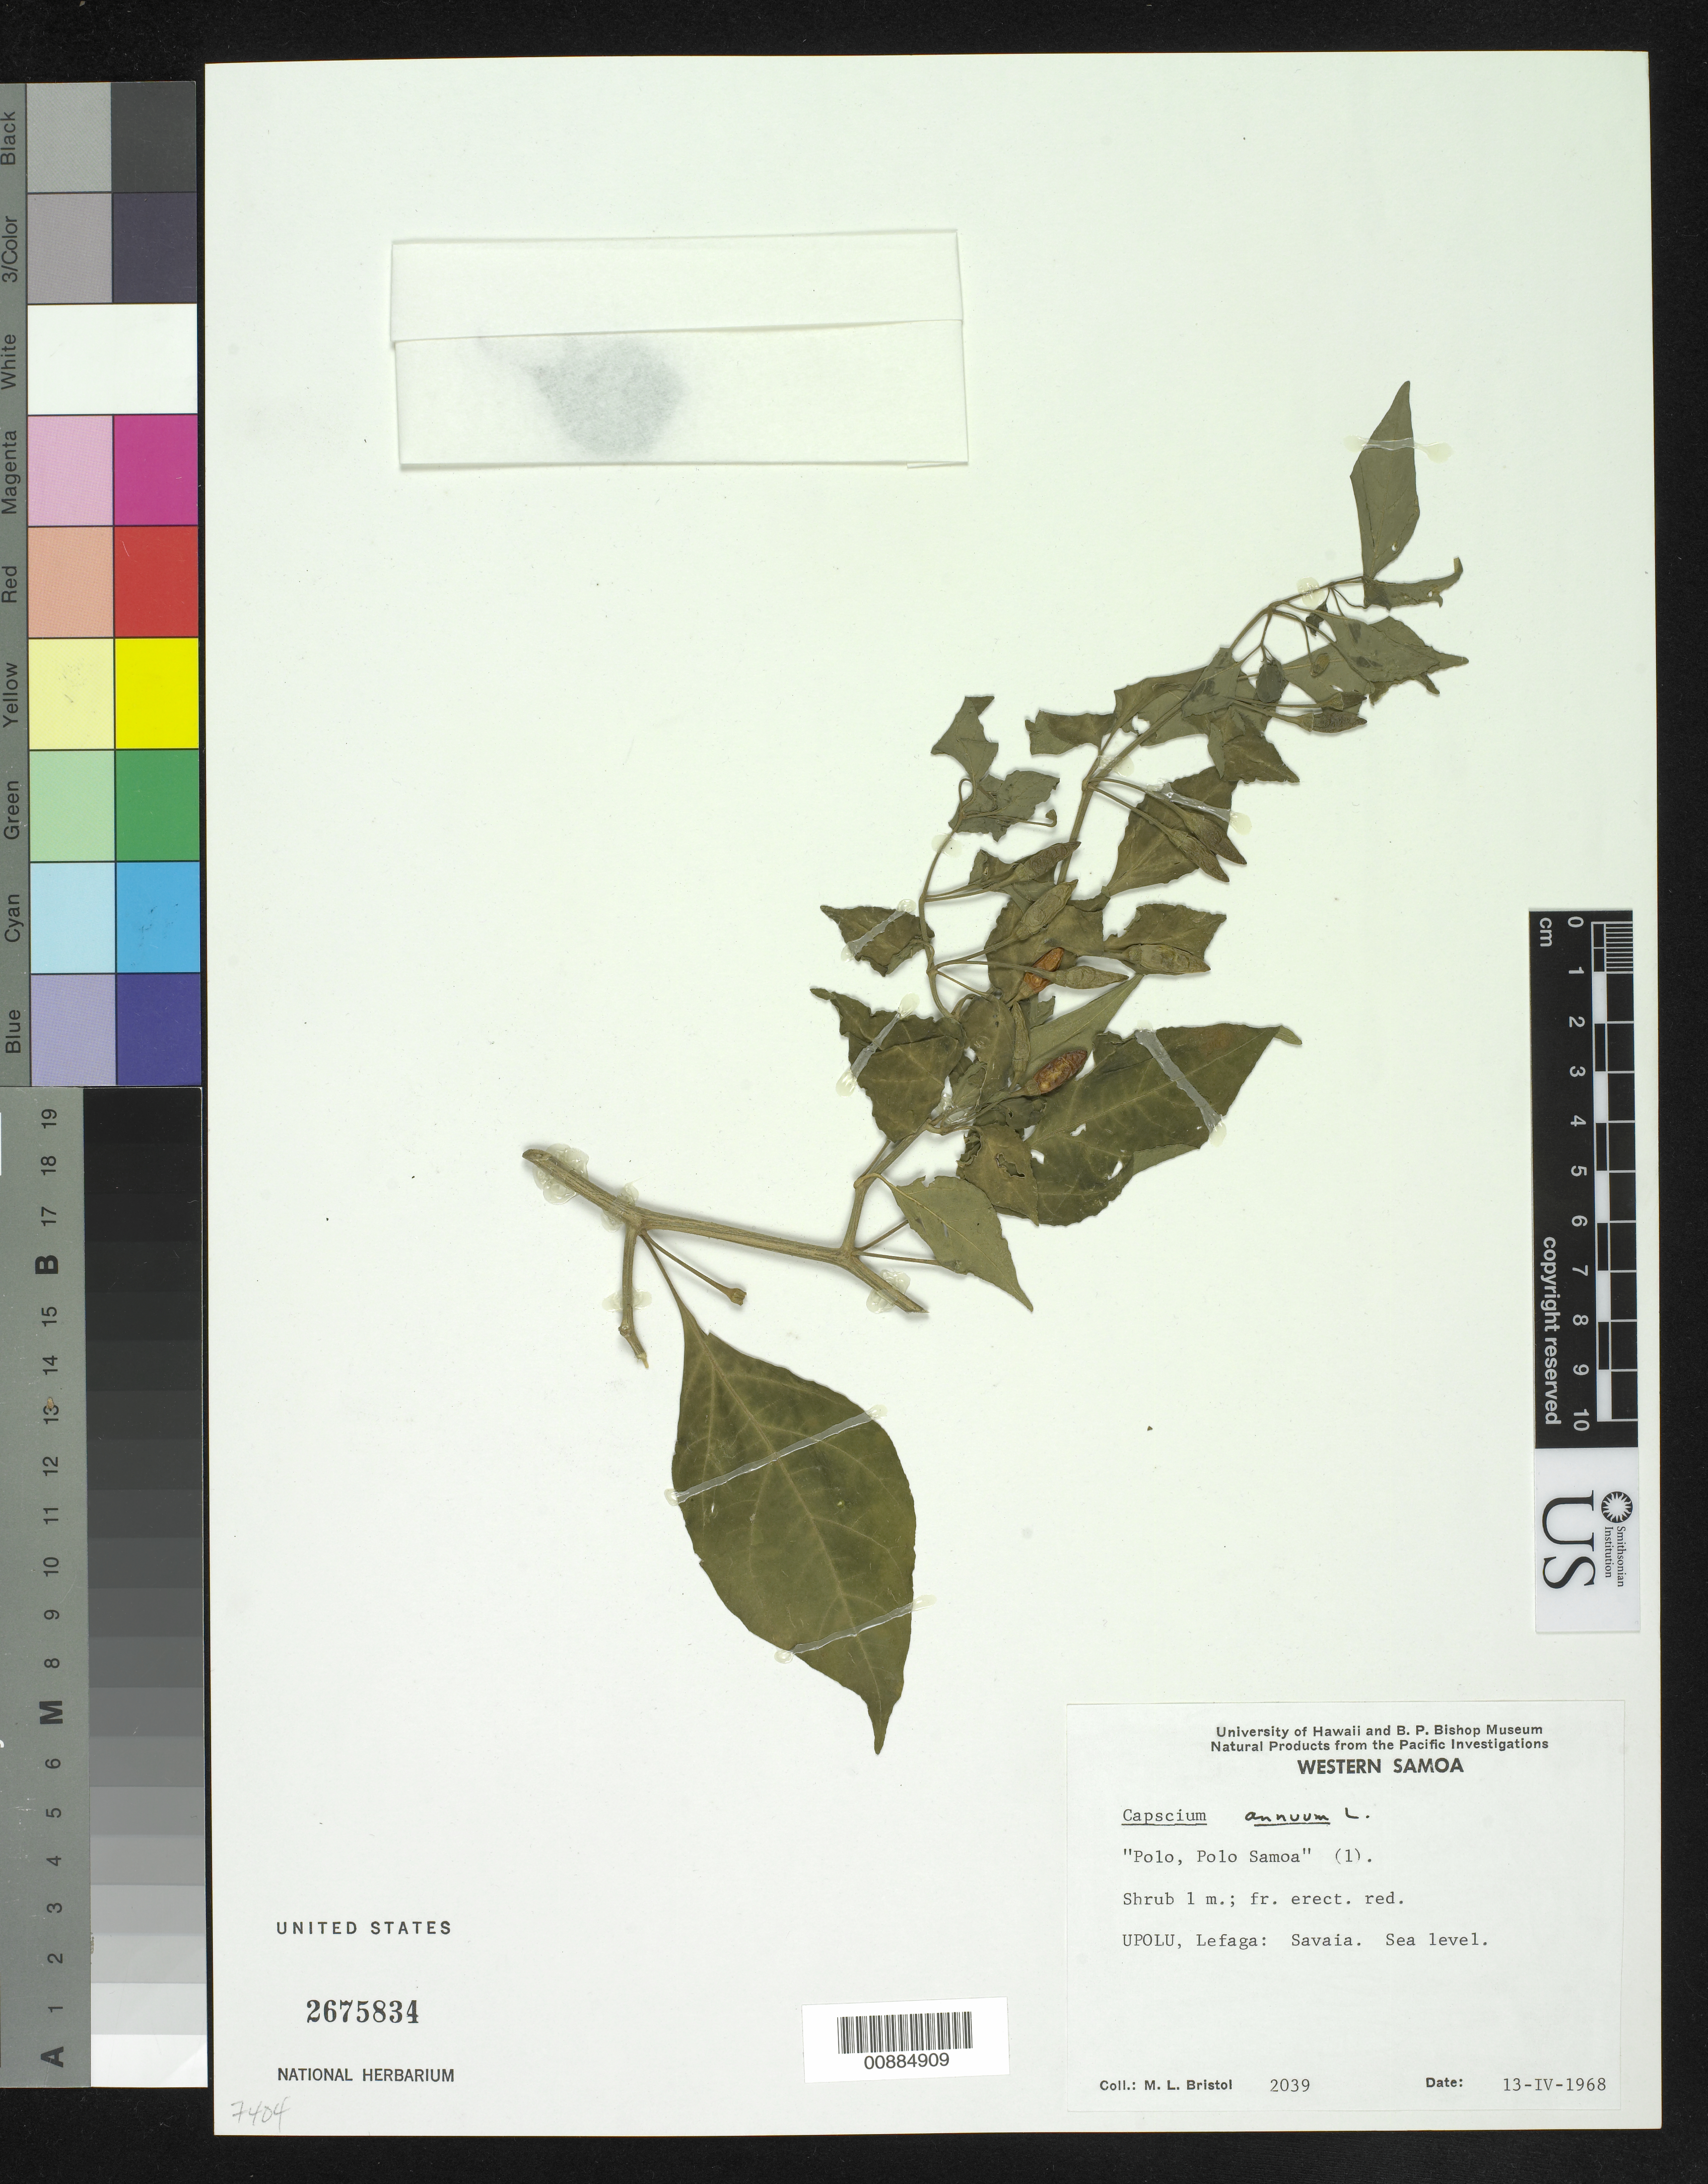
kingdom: Plantae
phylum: Tracheophyta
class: Magnoliopsida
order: Solanales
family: Solanaceae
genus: Capsicum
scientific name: Capsicum annuum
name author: L.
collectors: M. L. Bristol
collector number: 2039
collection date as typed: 13 Apr 1968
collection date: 1968-04-13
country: Samoa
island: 'Upolu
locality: Lefaga: Savaia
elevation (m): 0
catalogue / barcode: US 2675834